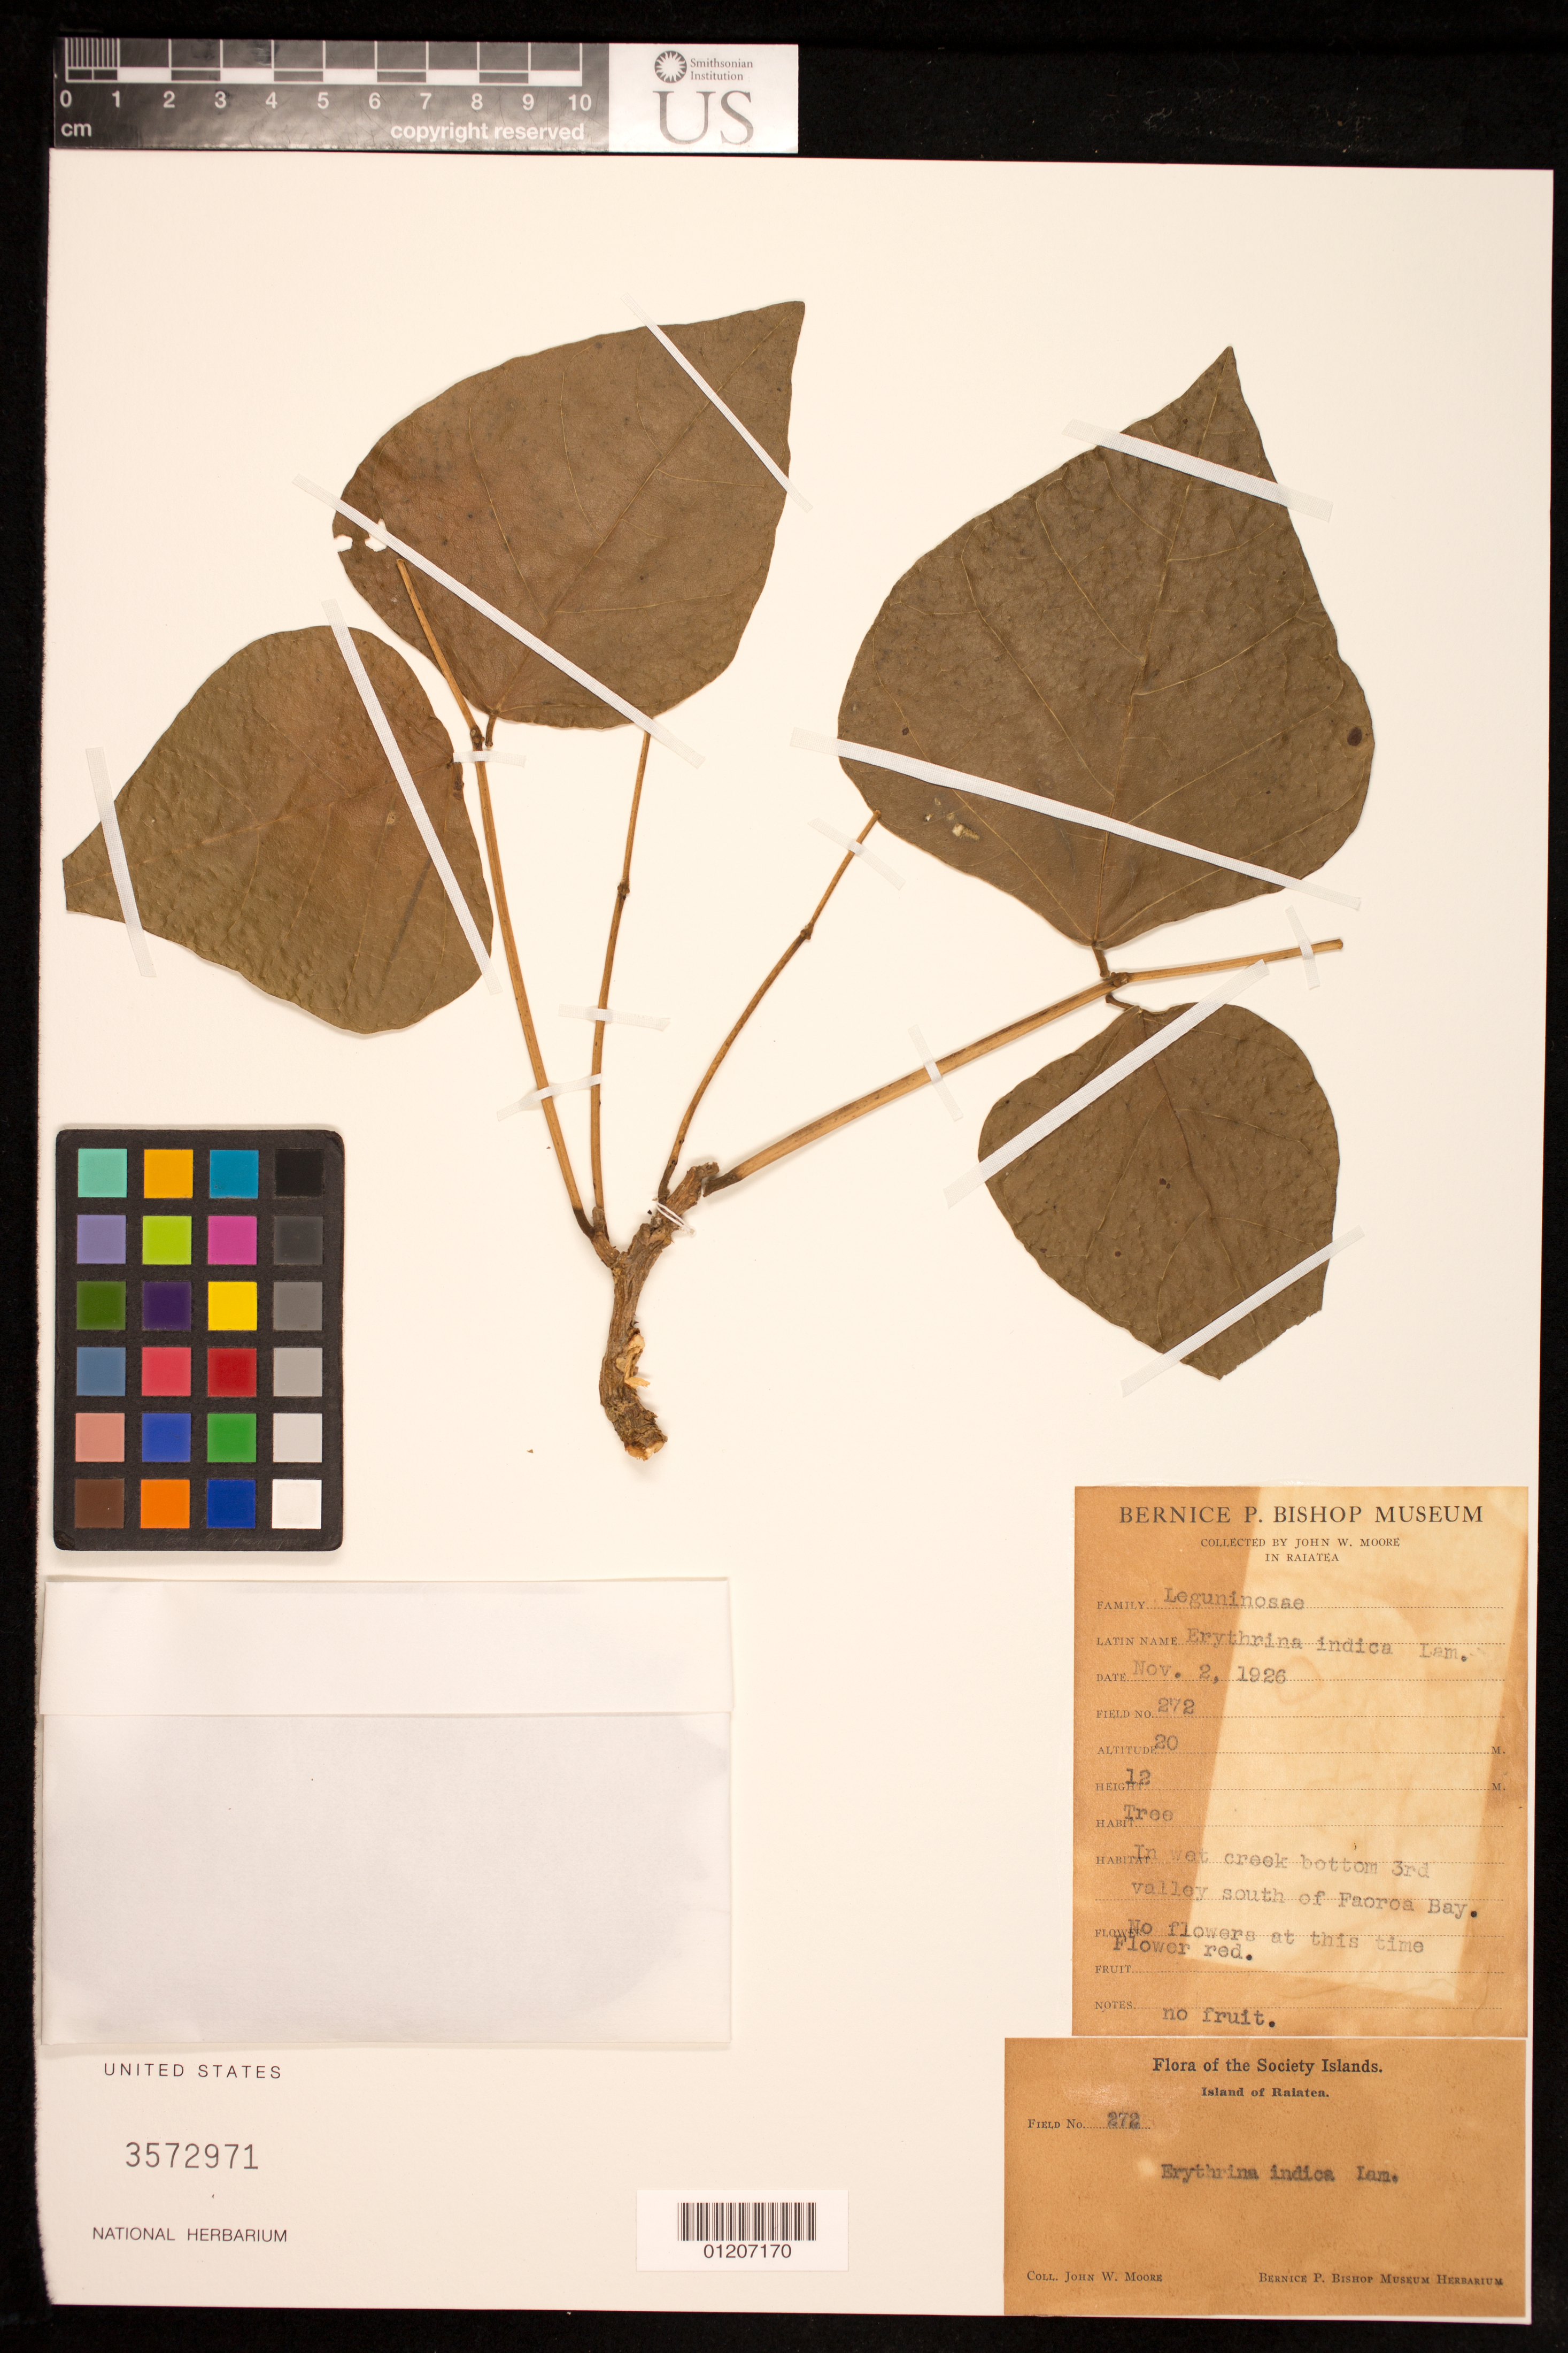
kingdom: Plantae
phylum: Tracheophyta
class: Magnoliopsida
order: Fabales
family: Fabaceae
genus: Erythrina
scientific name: Erythrina indica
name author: Lam.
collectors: J. Moore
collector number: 272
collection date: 1926-11-02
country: French Polynesia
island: Raiatea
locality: Bottom 3rd valley south of Faoroa Bay.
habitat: Wet creek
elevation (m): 20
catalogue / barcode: US 3572971